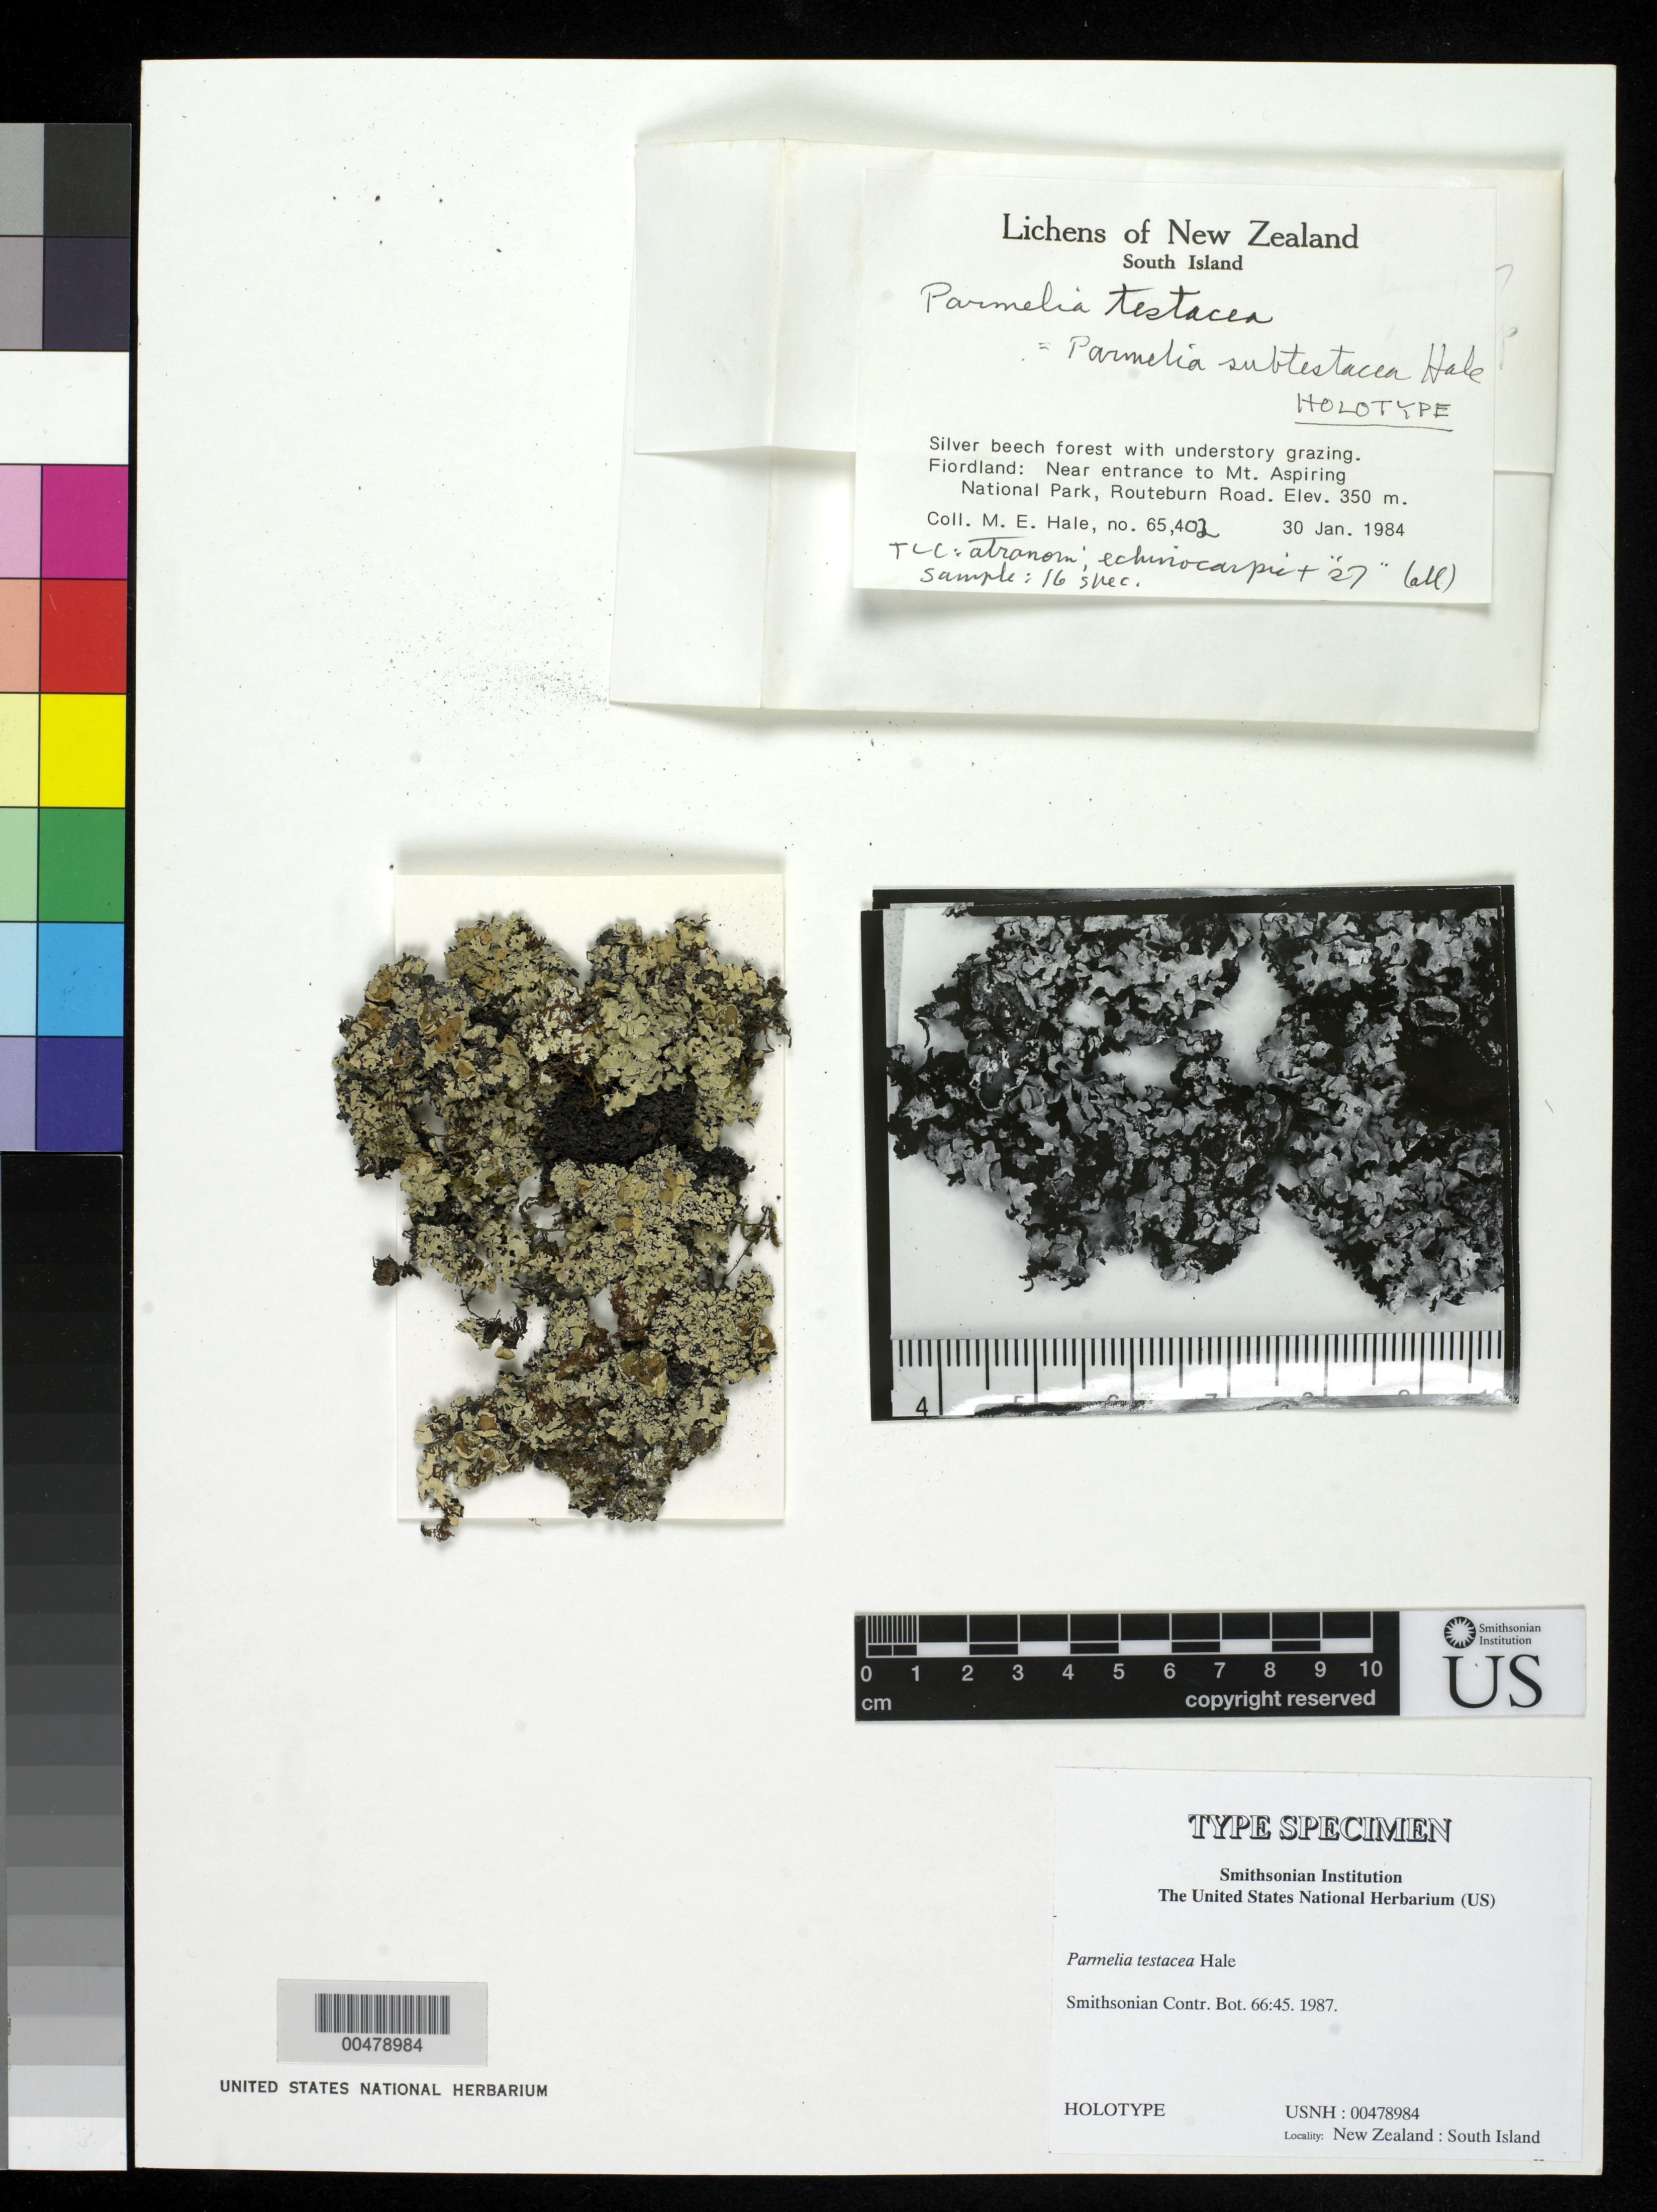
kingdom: Fungi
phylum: Ascomycota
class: Lecanoromycetes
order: Lecanorales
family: Parmeliaceae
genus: Parmelia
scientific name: Parmelia subtestacea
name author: Hale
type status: Holotype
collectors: M. Hale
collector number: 65402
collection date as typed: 30 Jan 1984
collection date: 1984-01-30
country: New Zealand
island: South Island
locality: Fiordland, near entrance to Mt. Aspiring National Park, Routeburn Road.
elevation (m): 350